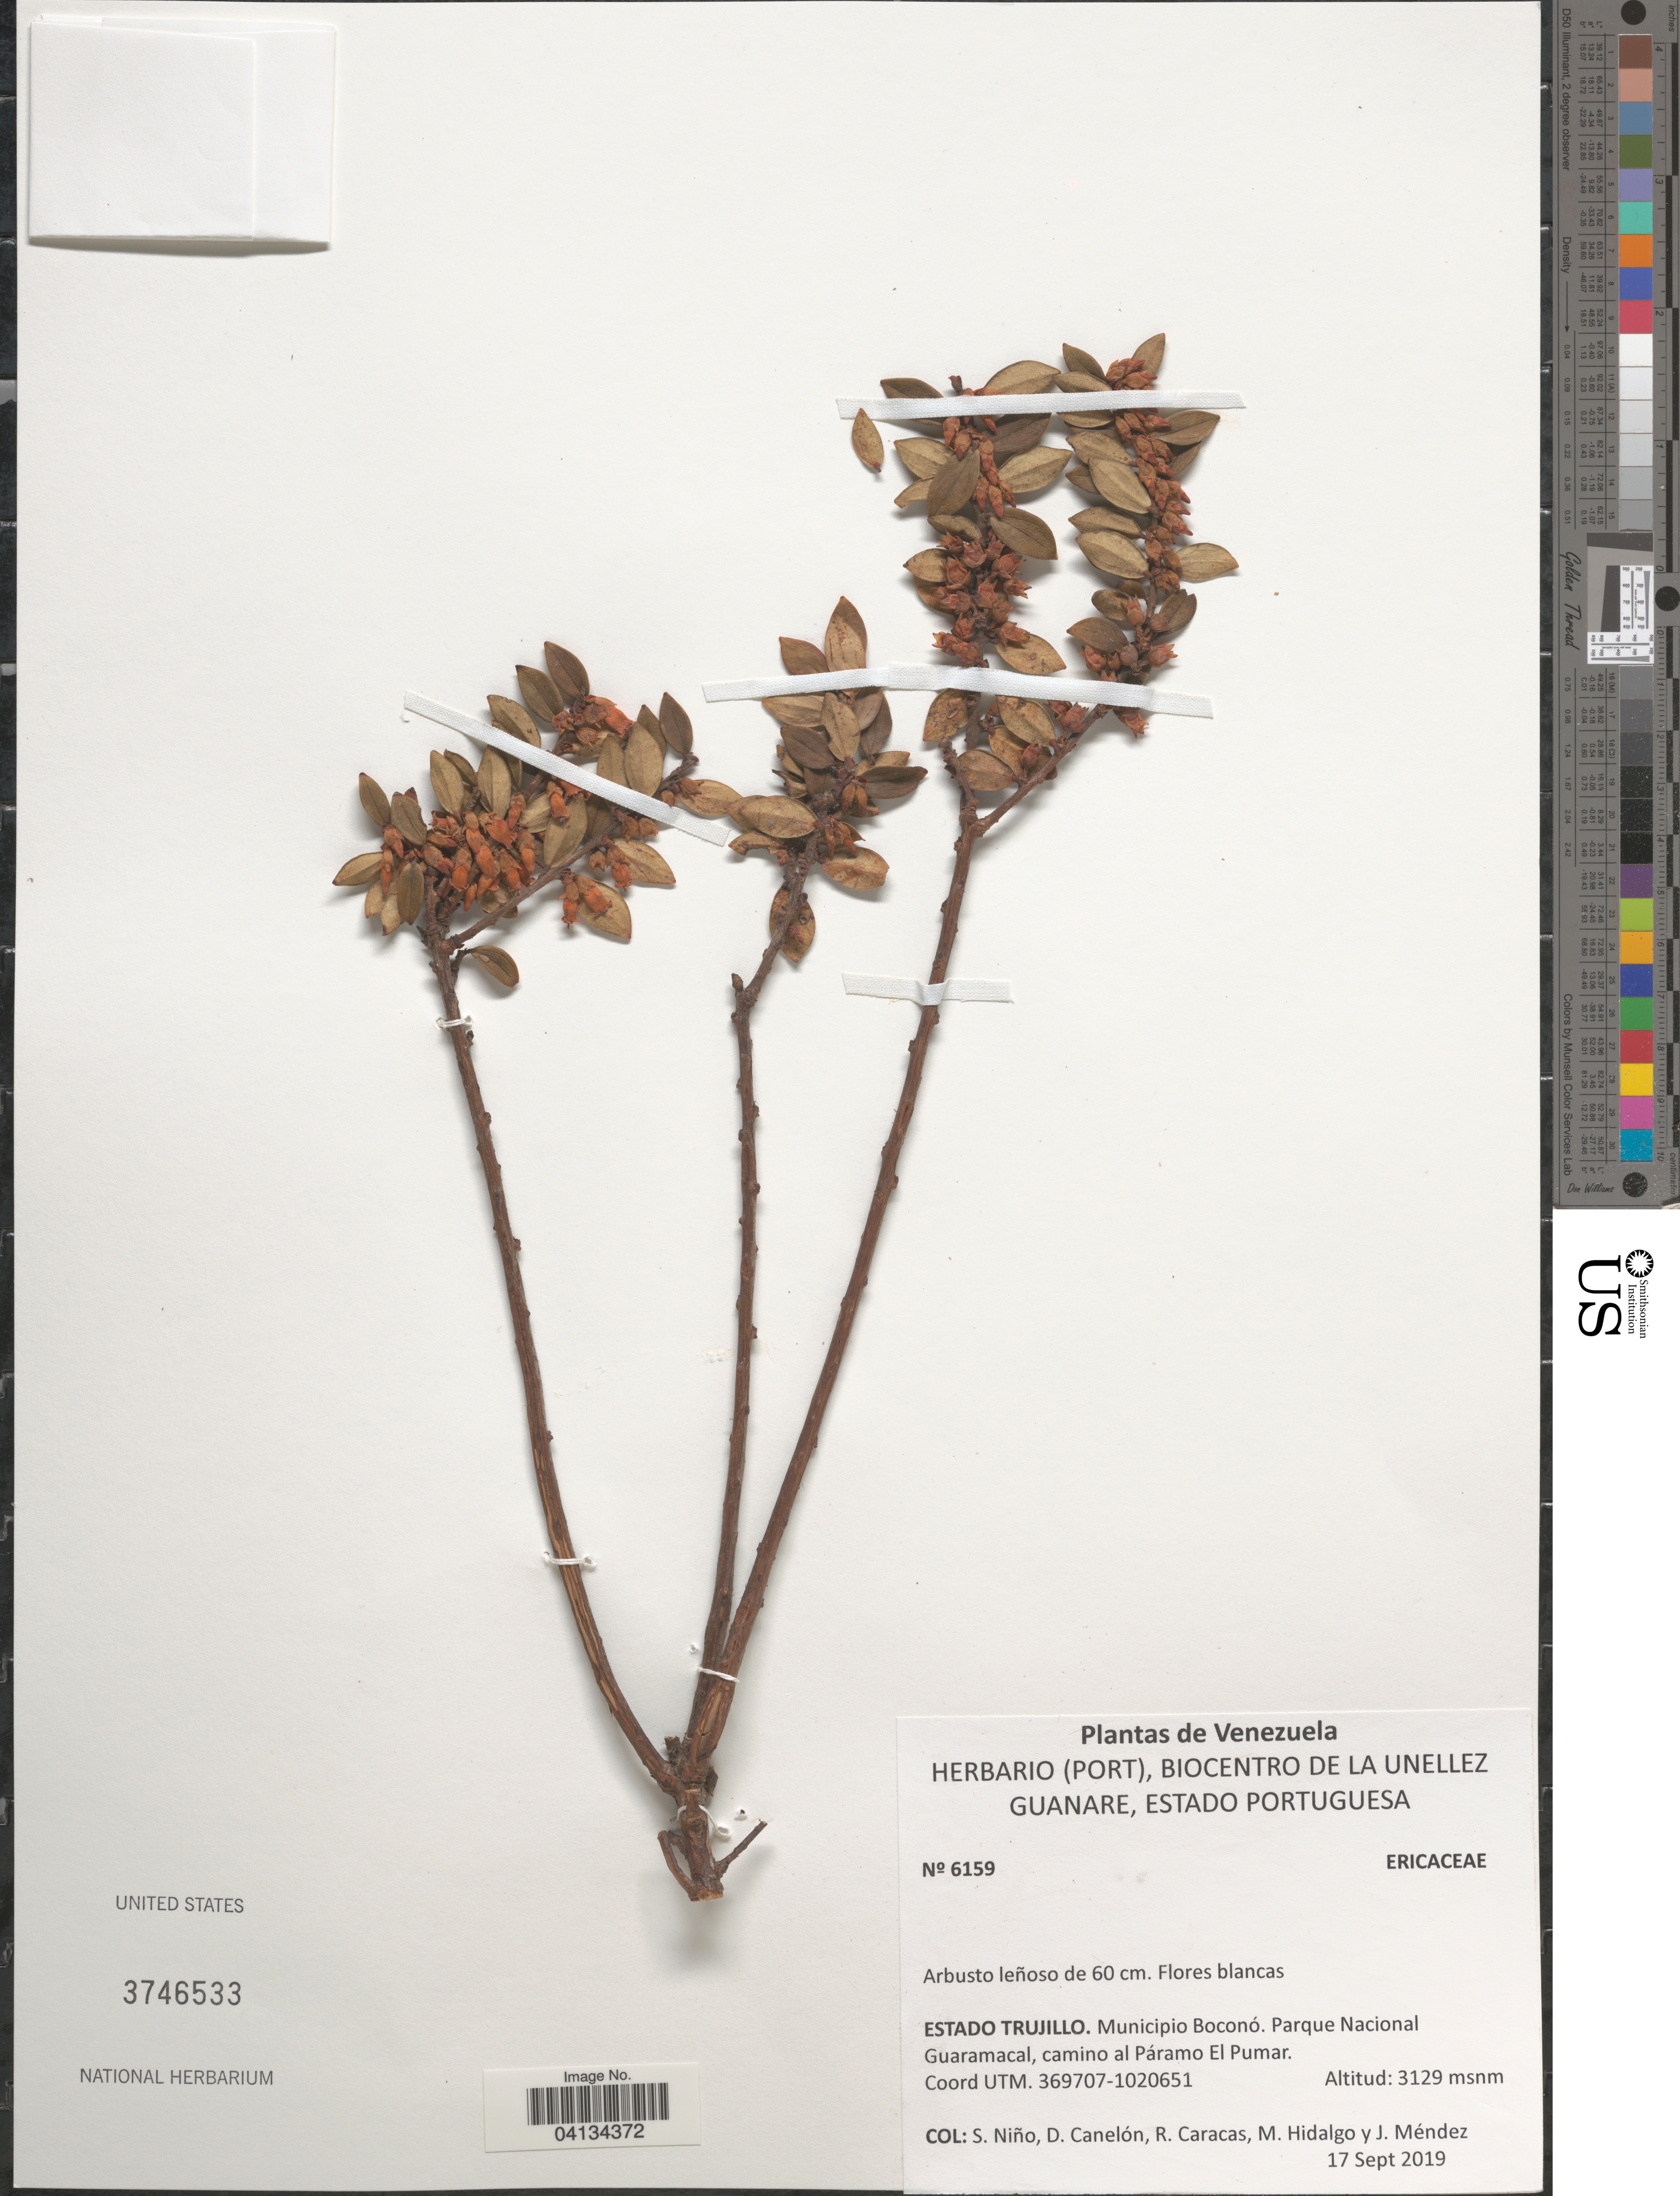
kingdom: Plantae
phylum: Tracheophyta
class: Magnoliopsida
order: Ericales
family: Ericaceae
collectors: S. M. Niño, D. Canelón, R. Caracas, M. Hidalgo & J. Mendez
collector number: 6159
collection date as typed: Transcribed d/m/y: 17/9/2019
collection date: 2019-09-17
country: Venezuela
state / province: Trujillo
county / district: Boconó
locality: Parque Nacional Guaramacal, camino al Páramo El Pumar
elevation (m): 3129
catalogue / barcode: US 3746533